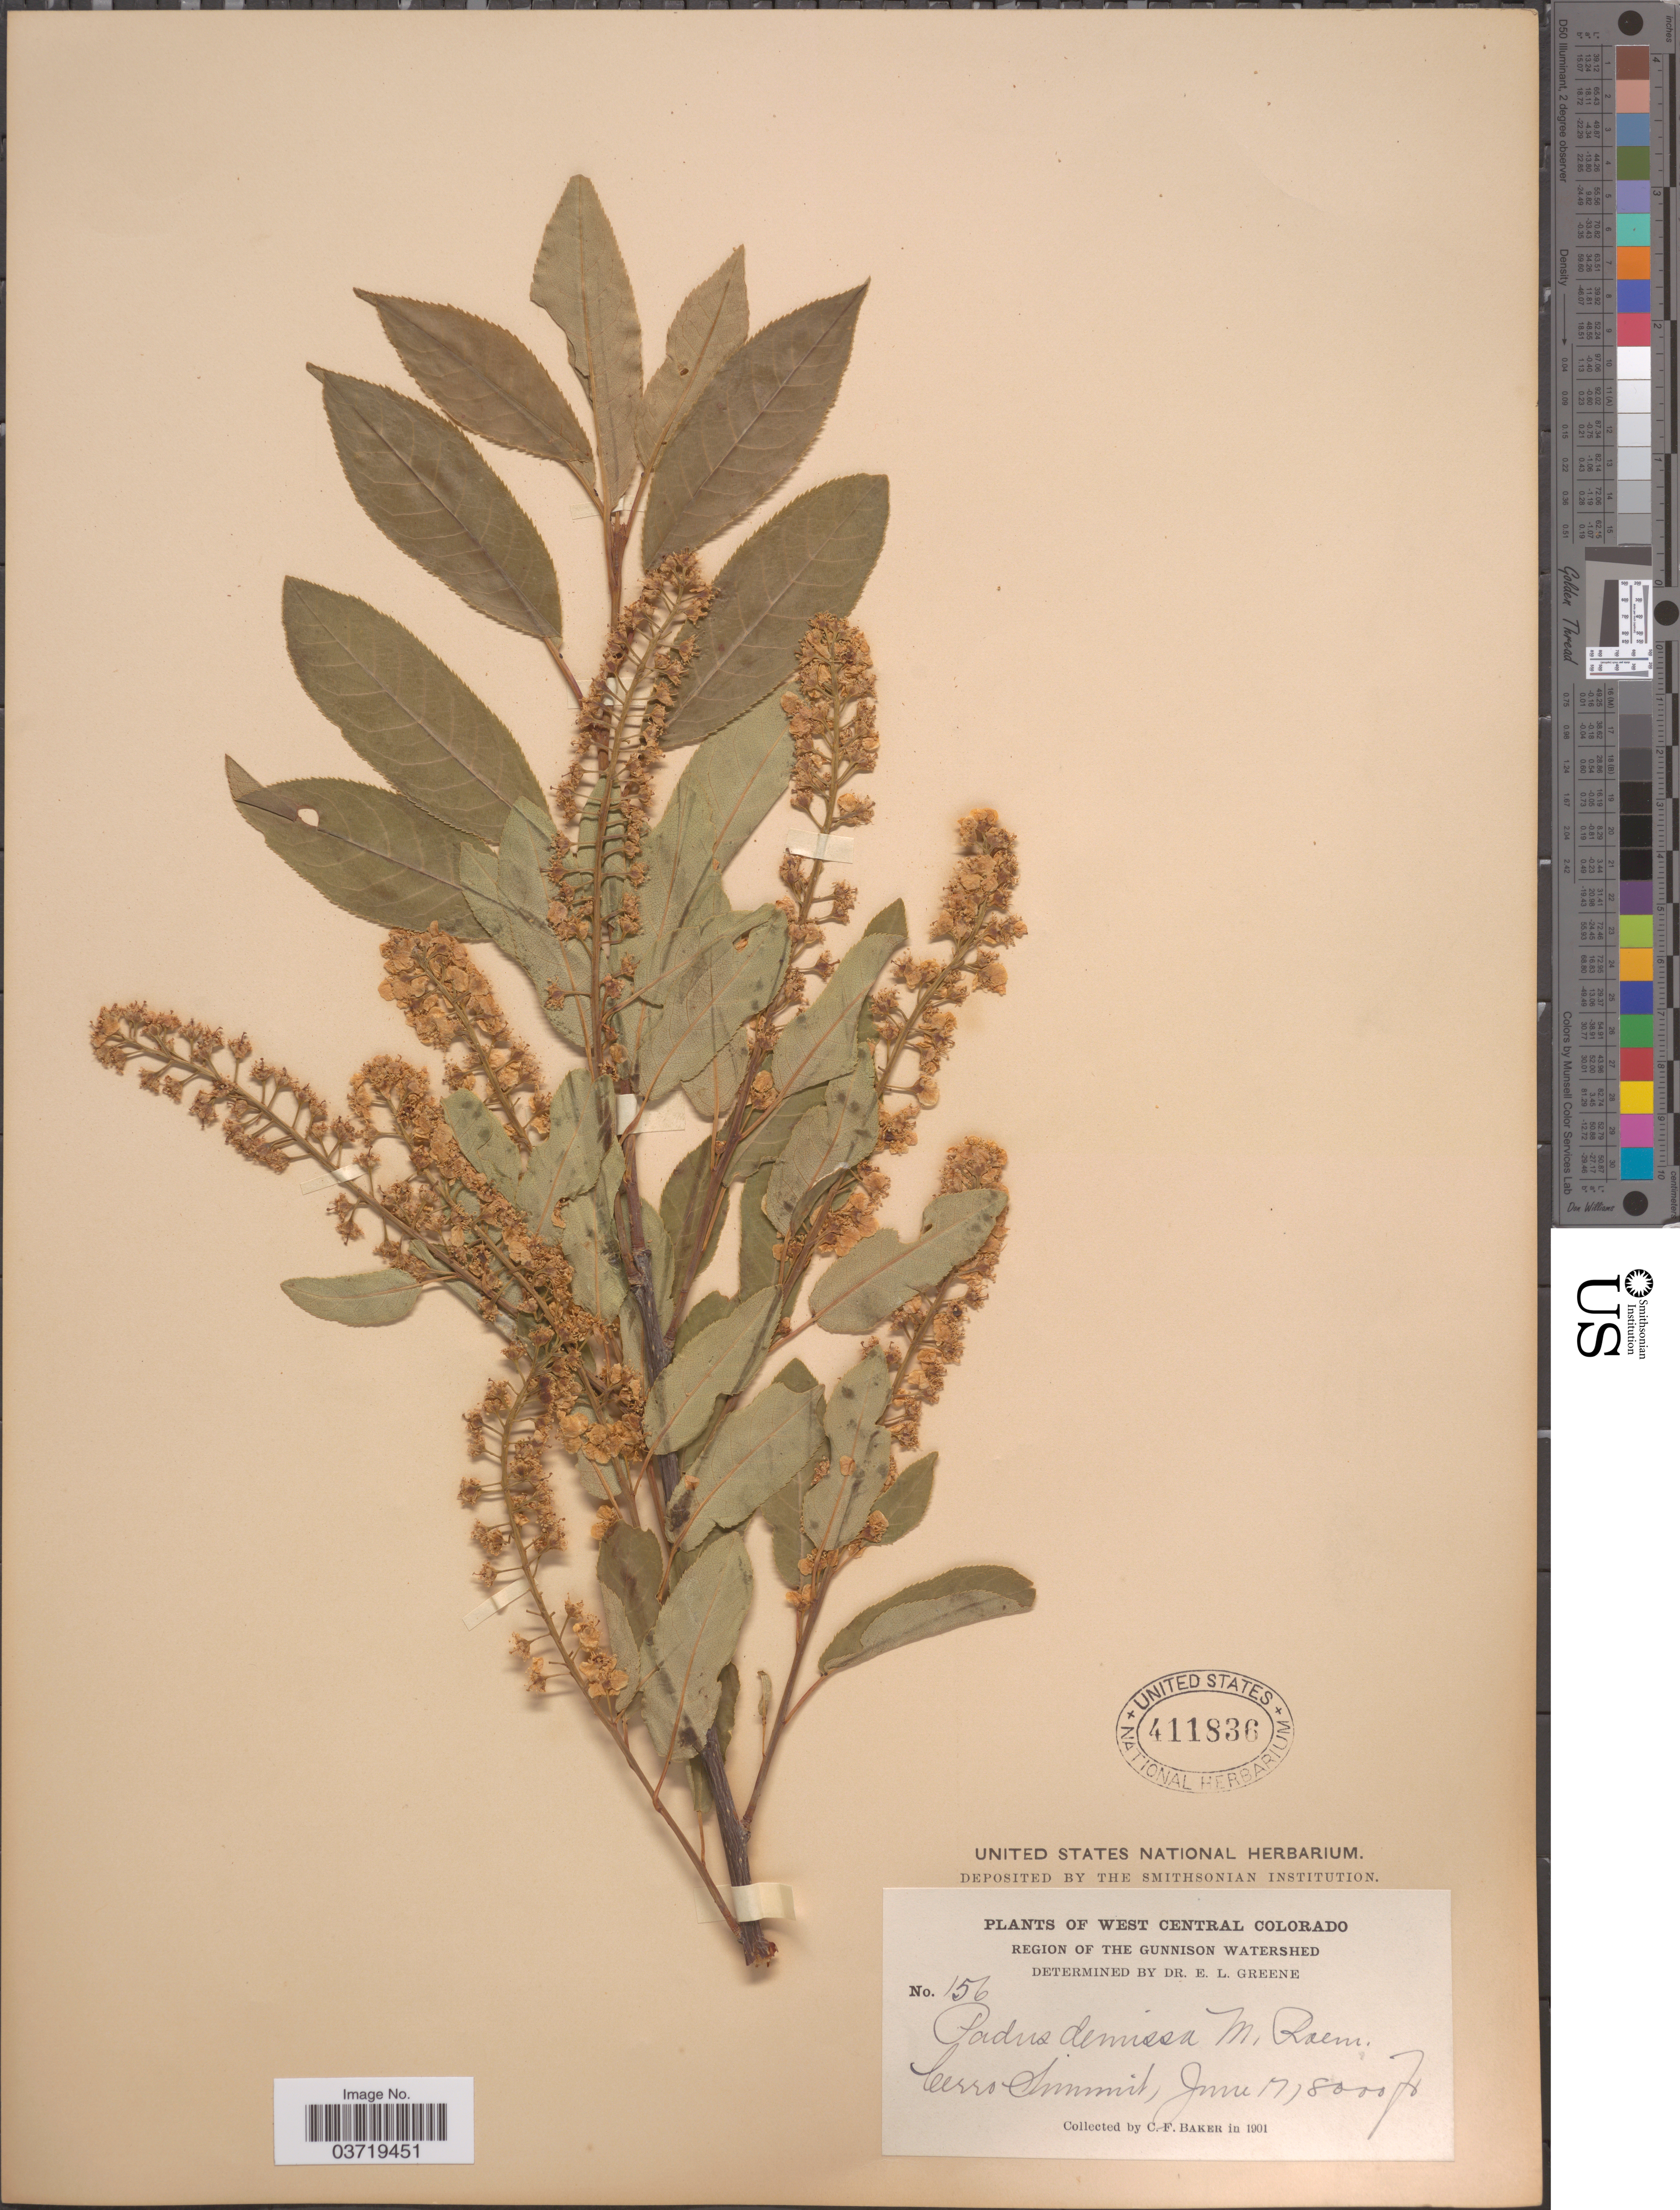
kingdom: Plantae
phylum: Tracheophyta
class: Magnoliopsida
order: Rosales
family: Rosaceae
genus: Prunus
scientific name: Prunus virginiana var. demissa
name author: (Nutt.) Torr.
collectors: C. F. Baker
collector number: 156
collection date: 1901-06-17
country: United States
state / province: Colorado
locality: West Central Colorado. Region of the Gunnison Watershed. Cerro Summit.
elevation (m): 2438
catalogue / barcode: US 411836